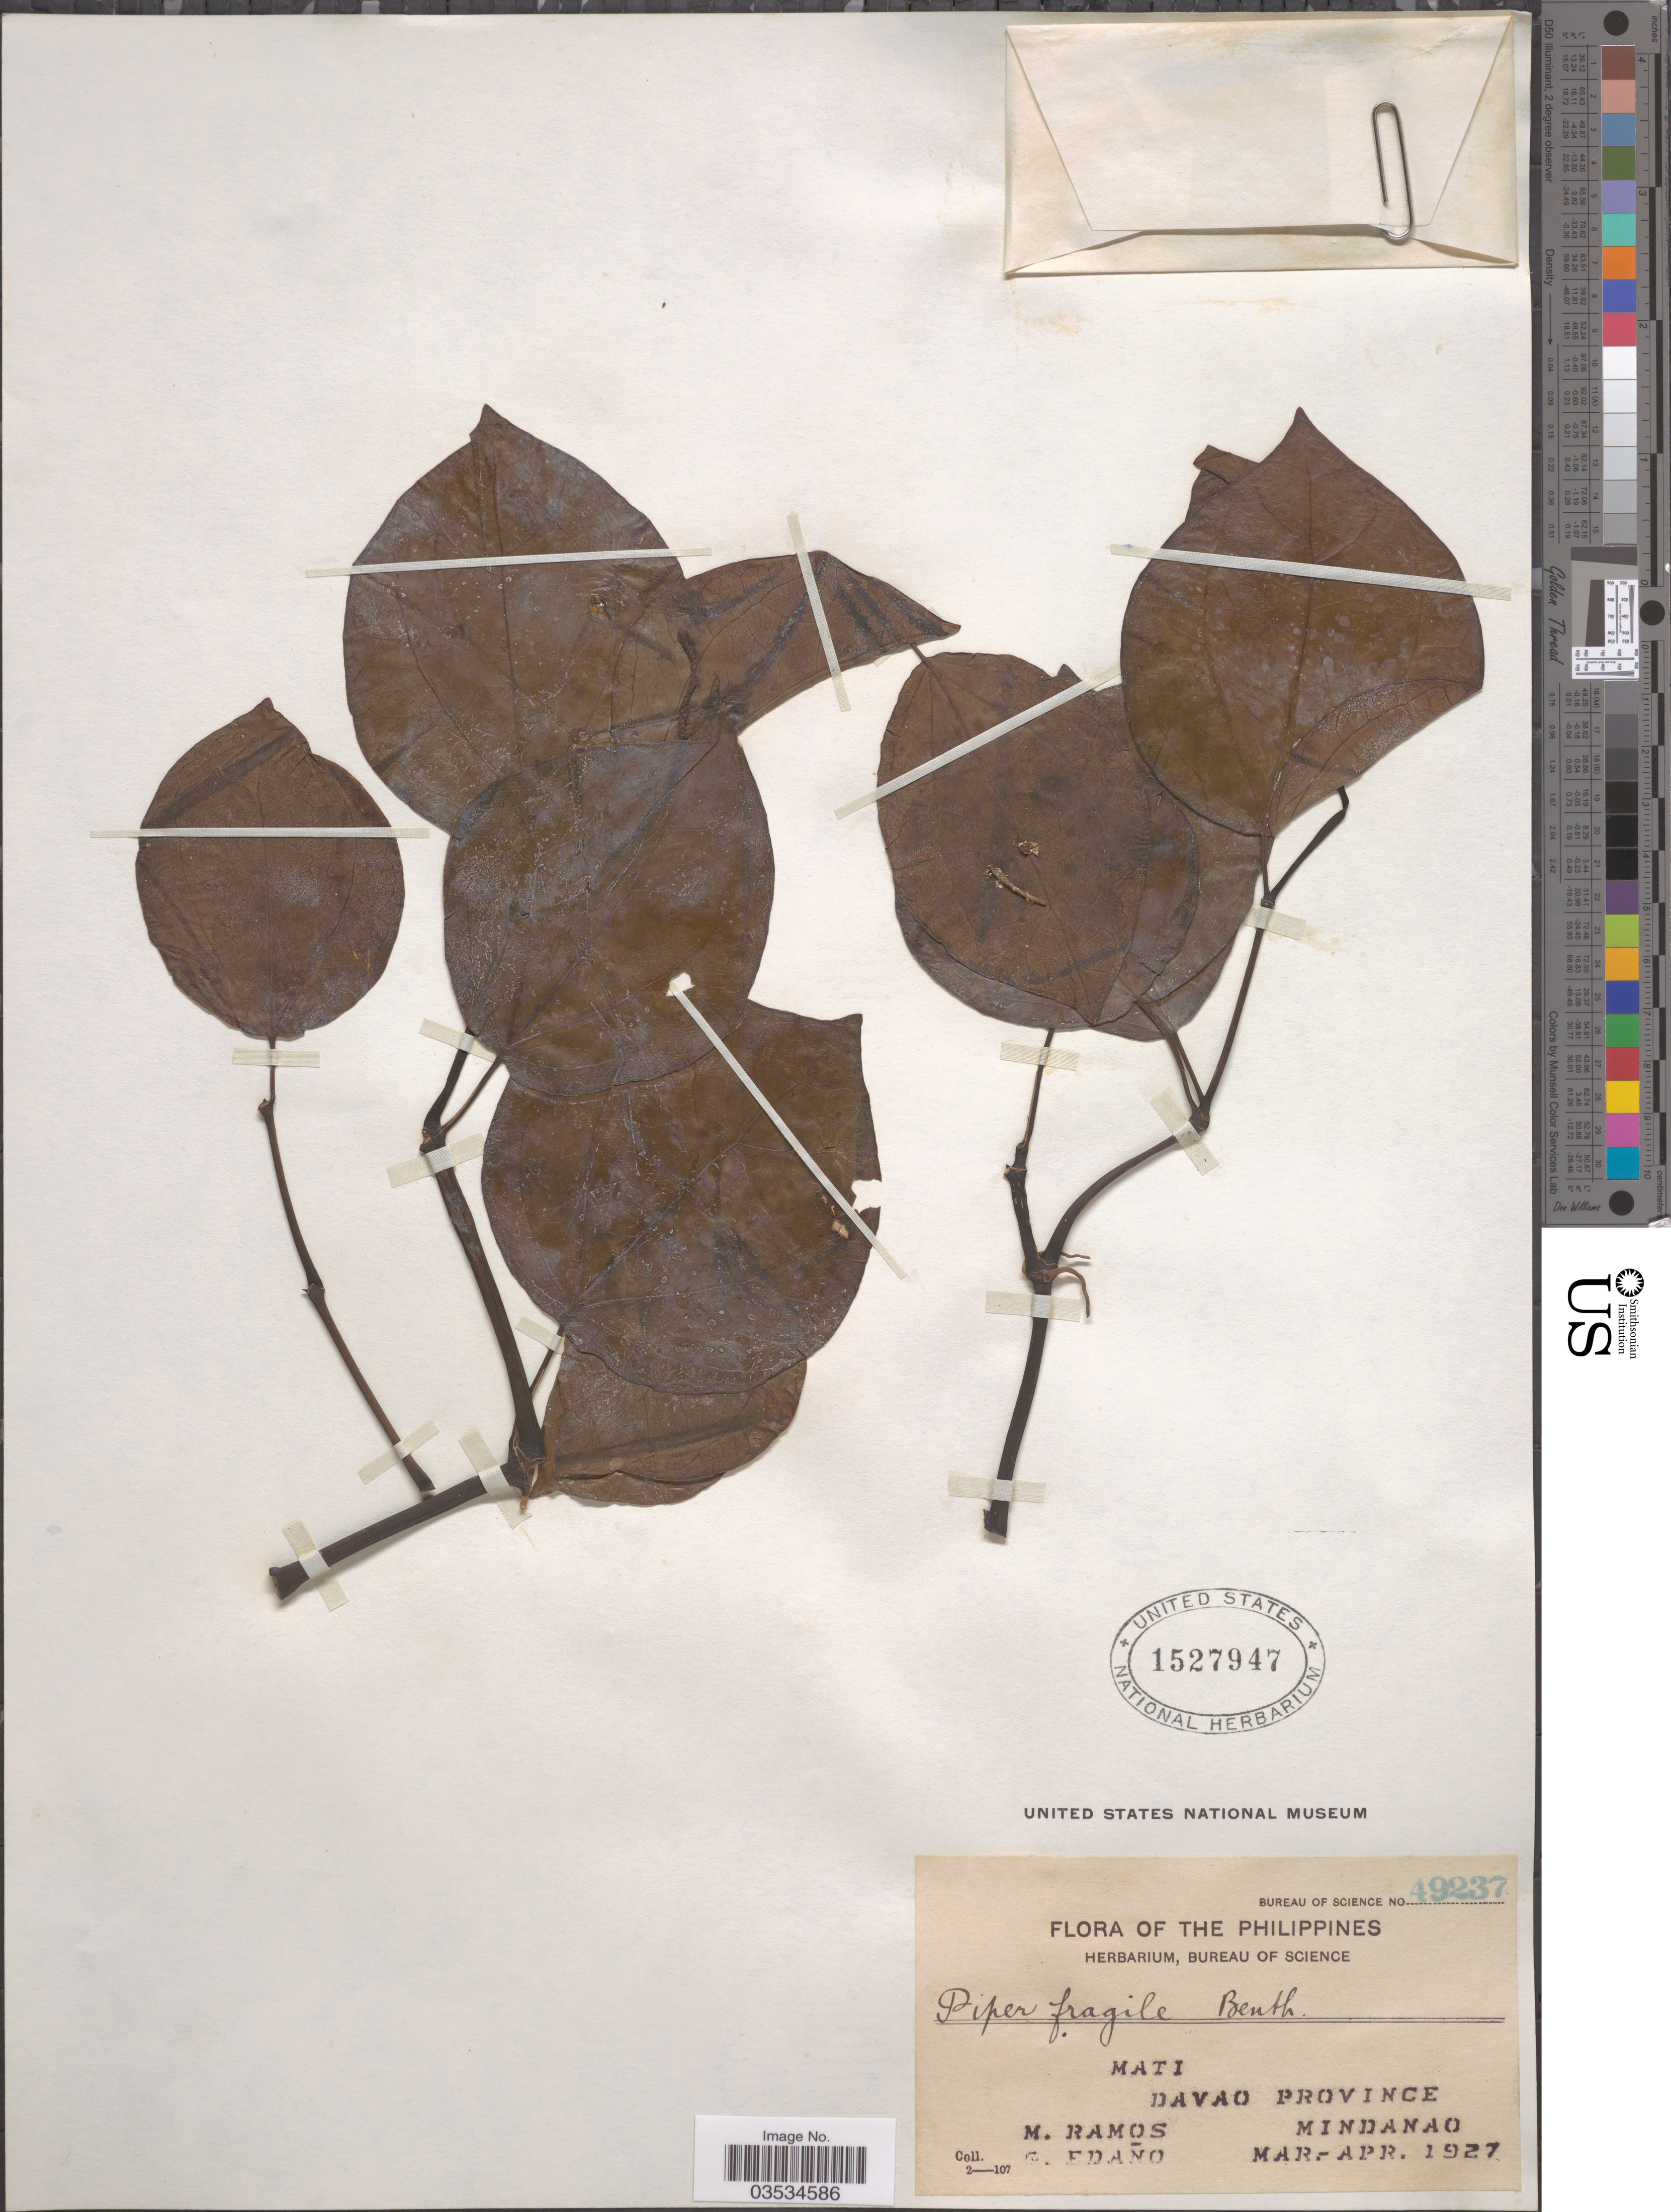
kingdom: Plantae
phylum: Tracheophyta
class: Magnoliopsida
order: Piperales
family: Piperaceae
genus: Piper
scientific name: Piper fragile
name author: Benth.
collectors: M. Ramos & G. Edaño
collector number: Bureau of Science 49237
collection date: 1927-03/1927-04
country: Philippines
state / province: Davao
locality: Mati. Davao Province. Mindanao.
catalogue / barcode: US 1527947